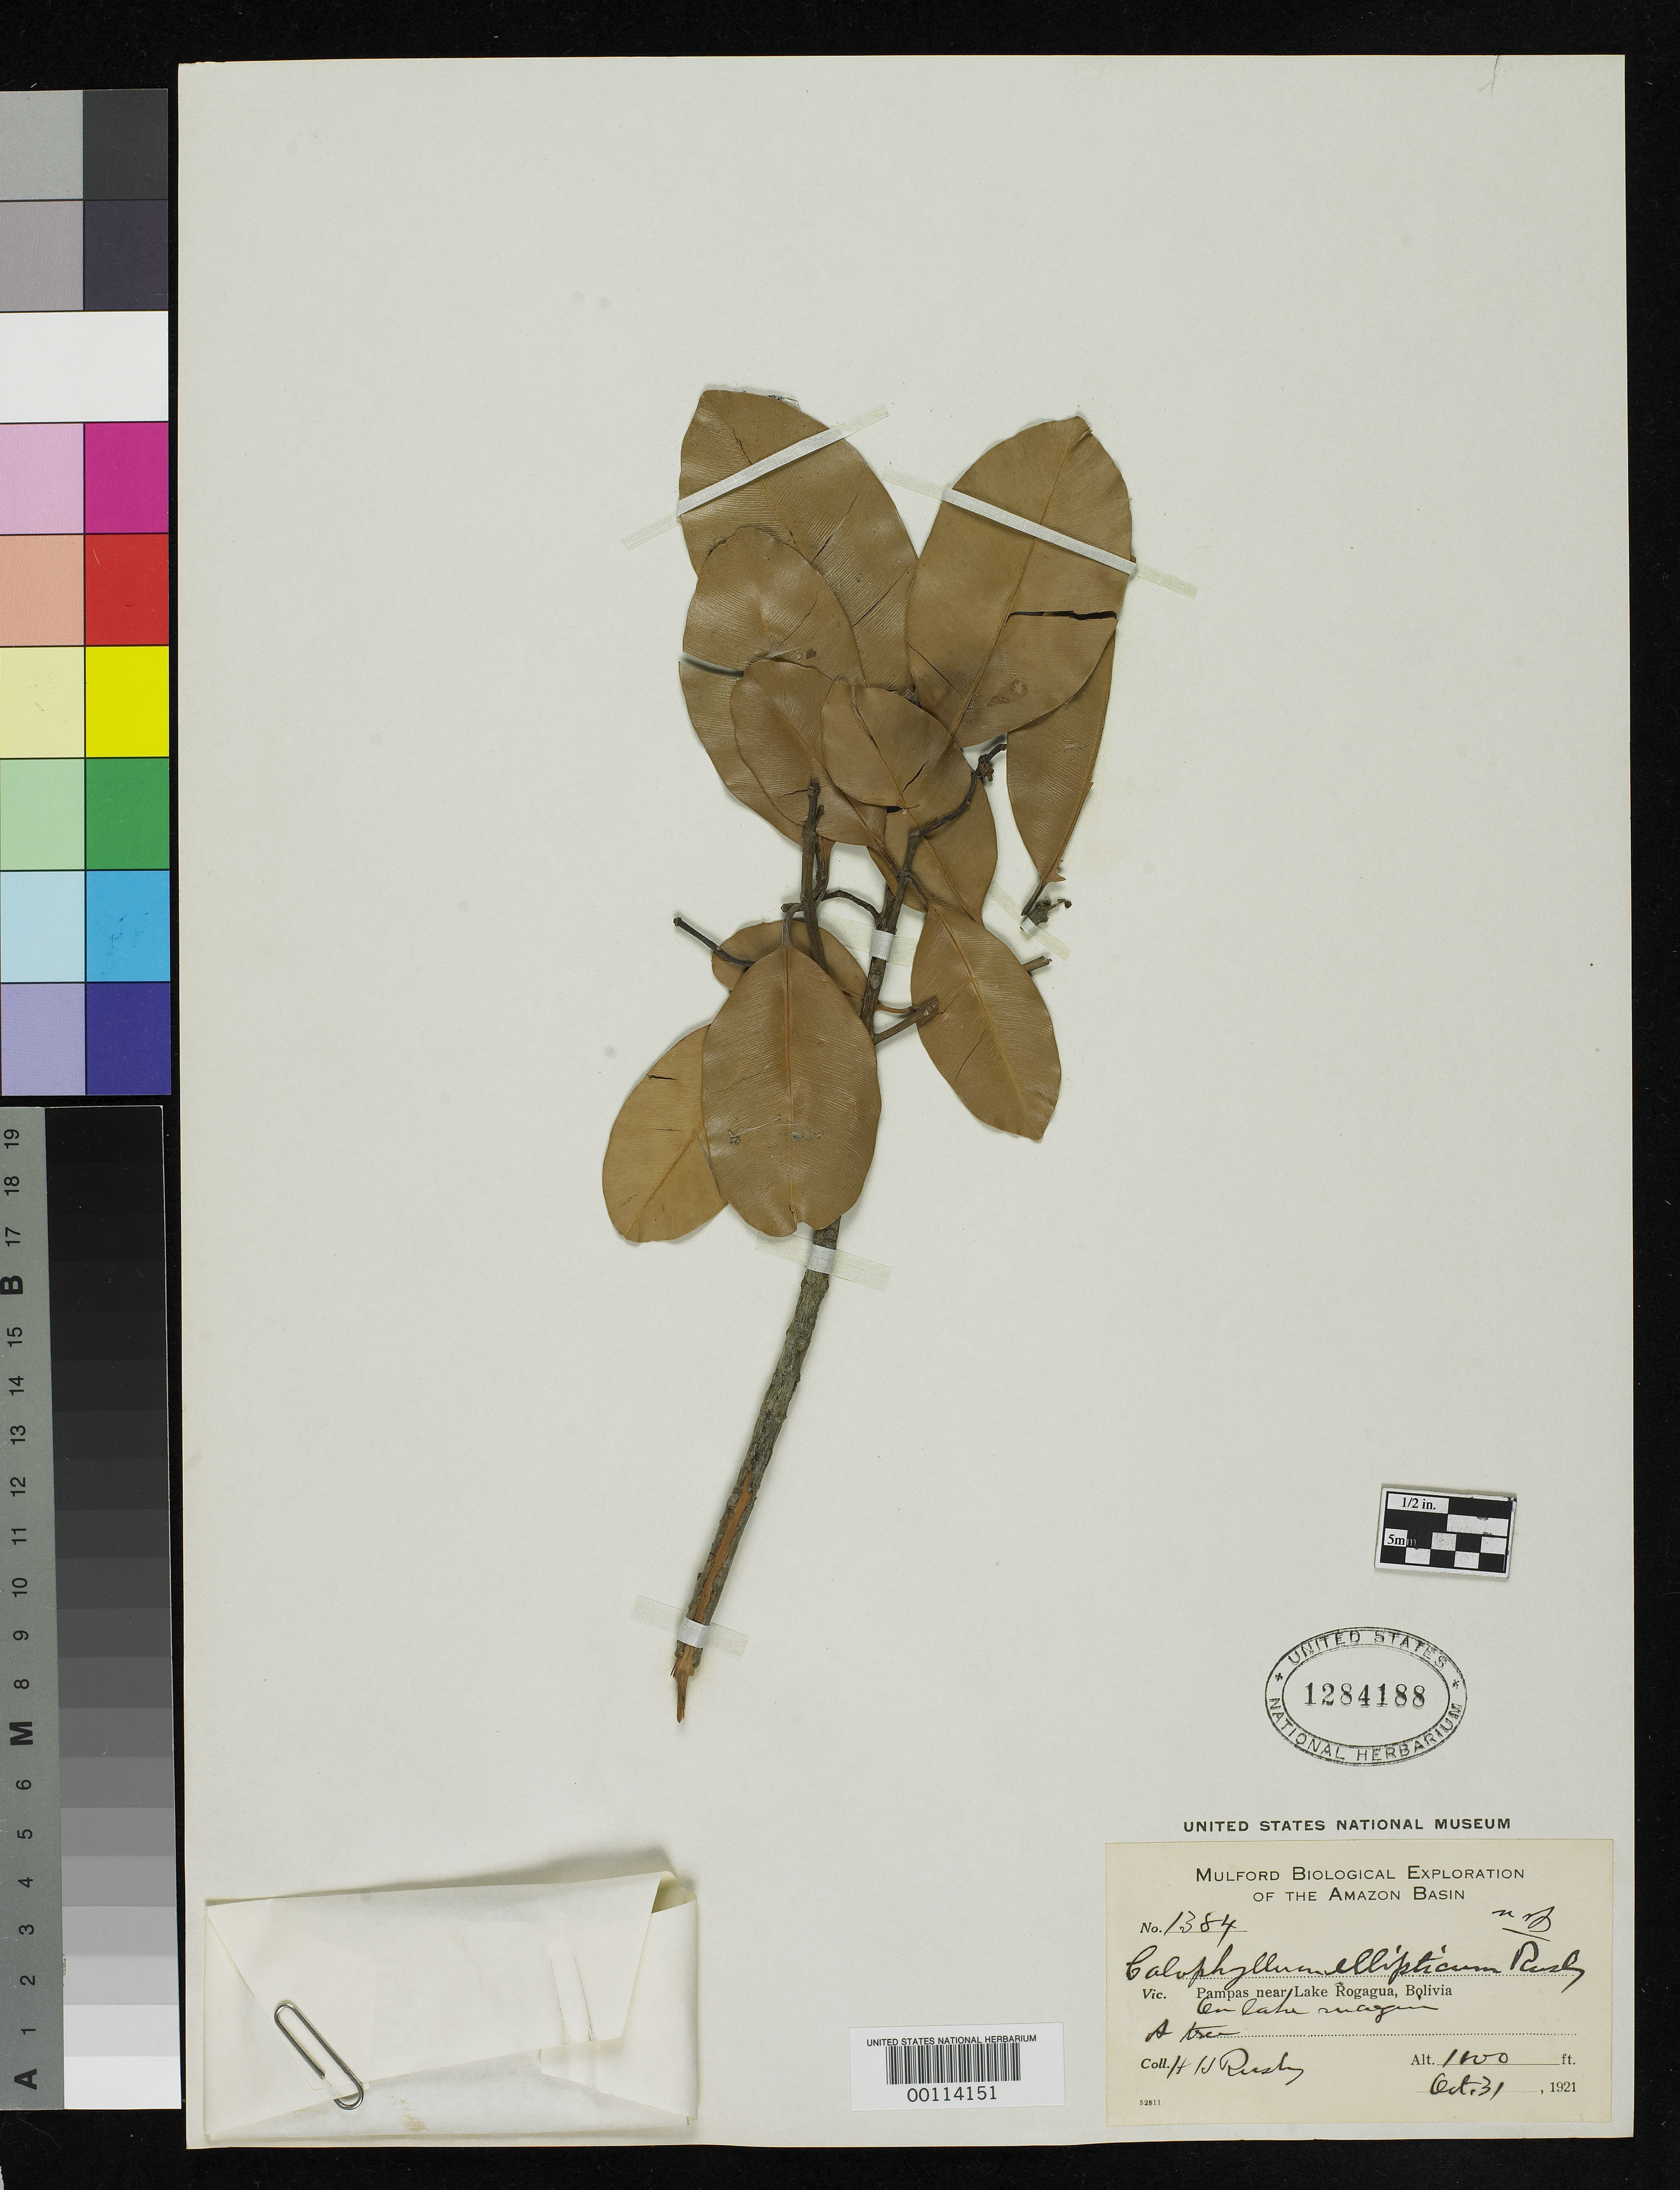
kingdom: Plantae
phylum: Tracheophyta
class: Magnoliopsida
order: Malpighiales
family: Calophyllaceae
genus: Calophyllum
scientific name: Calophyllum ellipticum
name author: Rusby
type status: Isotype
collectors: H. H. Rusby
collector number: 1384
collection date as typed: Oct. 31, 1921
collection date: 1921-10-31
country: Bolivia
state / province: Beni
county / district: José Ballivián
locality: Lake Rogagua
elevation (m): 305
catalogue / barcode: US 1284188